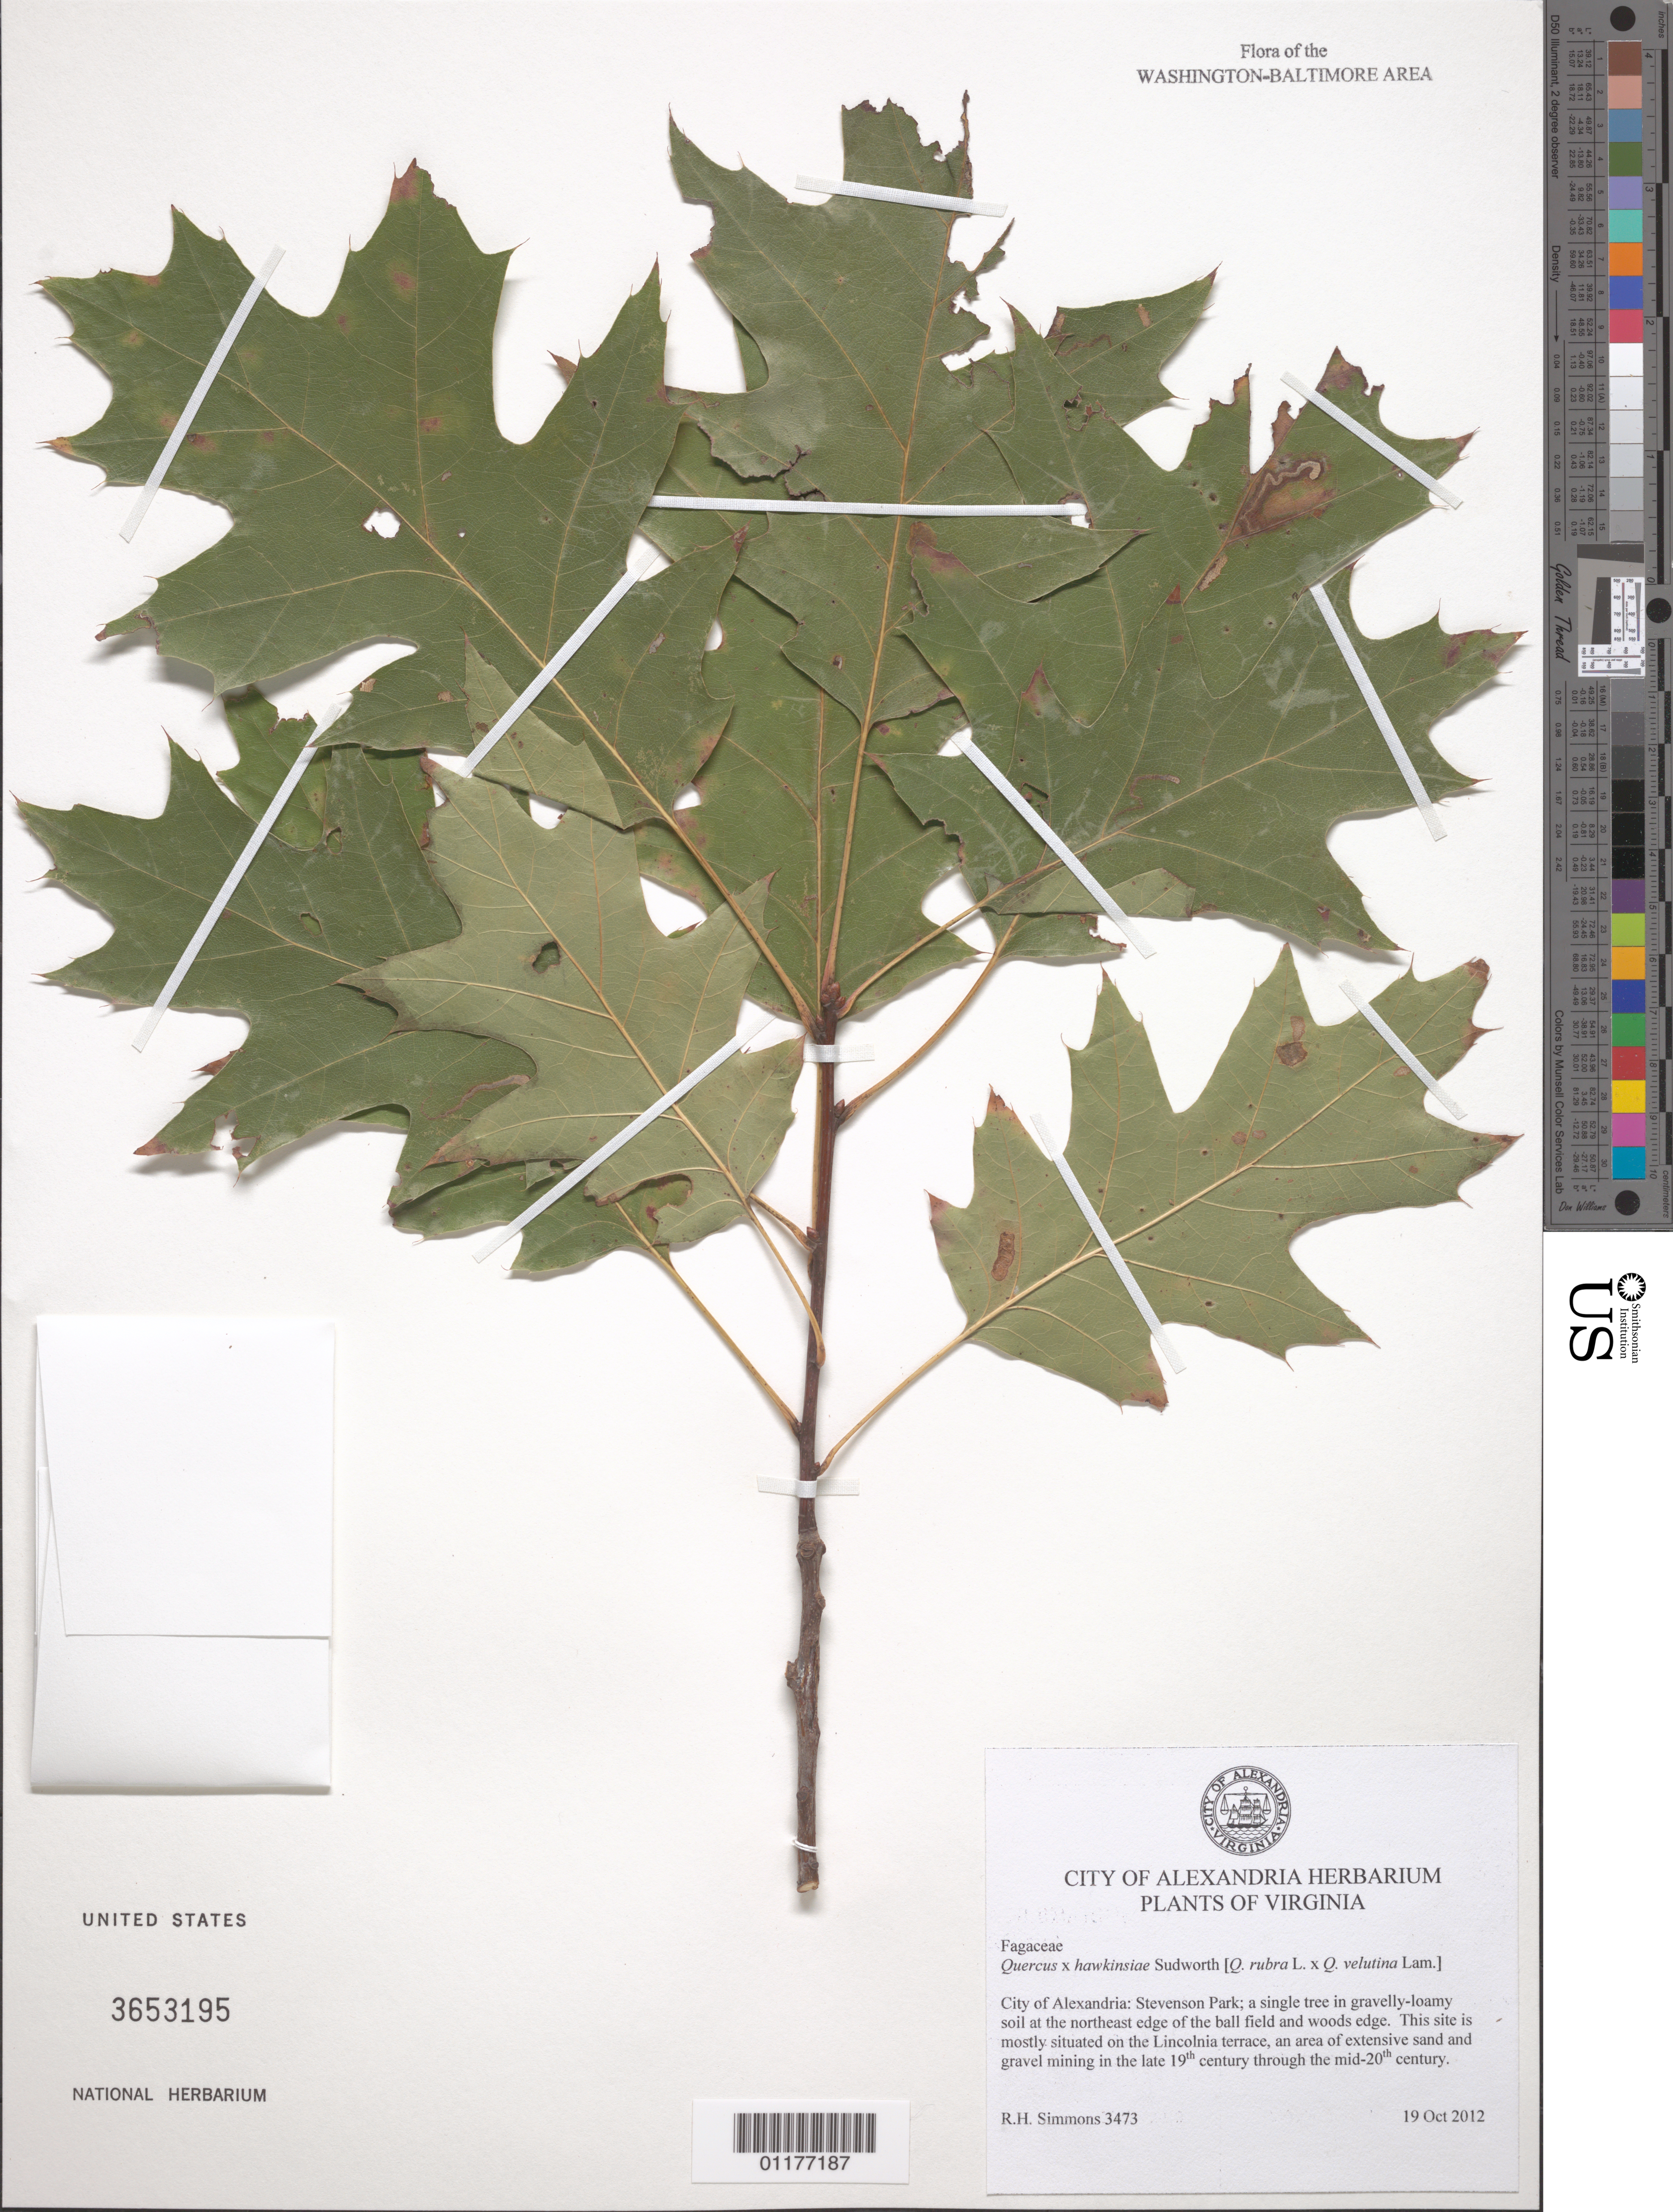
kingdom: Plantae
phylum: Tracheophyta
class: Magnoliopsida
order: Fagales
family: Fagaceae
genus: Quercus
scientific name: Quercus x hawkinsiae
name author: Sudw.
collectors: R. H. Simmons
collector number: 3473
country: United States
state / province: Virginia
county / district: City of Alexandria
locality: Alexandria, Stevenson Park, NE edge of the ball field and woods edge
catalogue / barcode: US 3653195